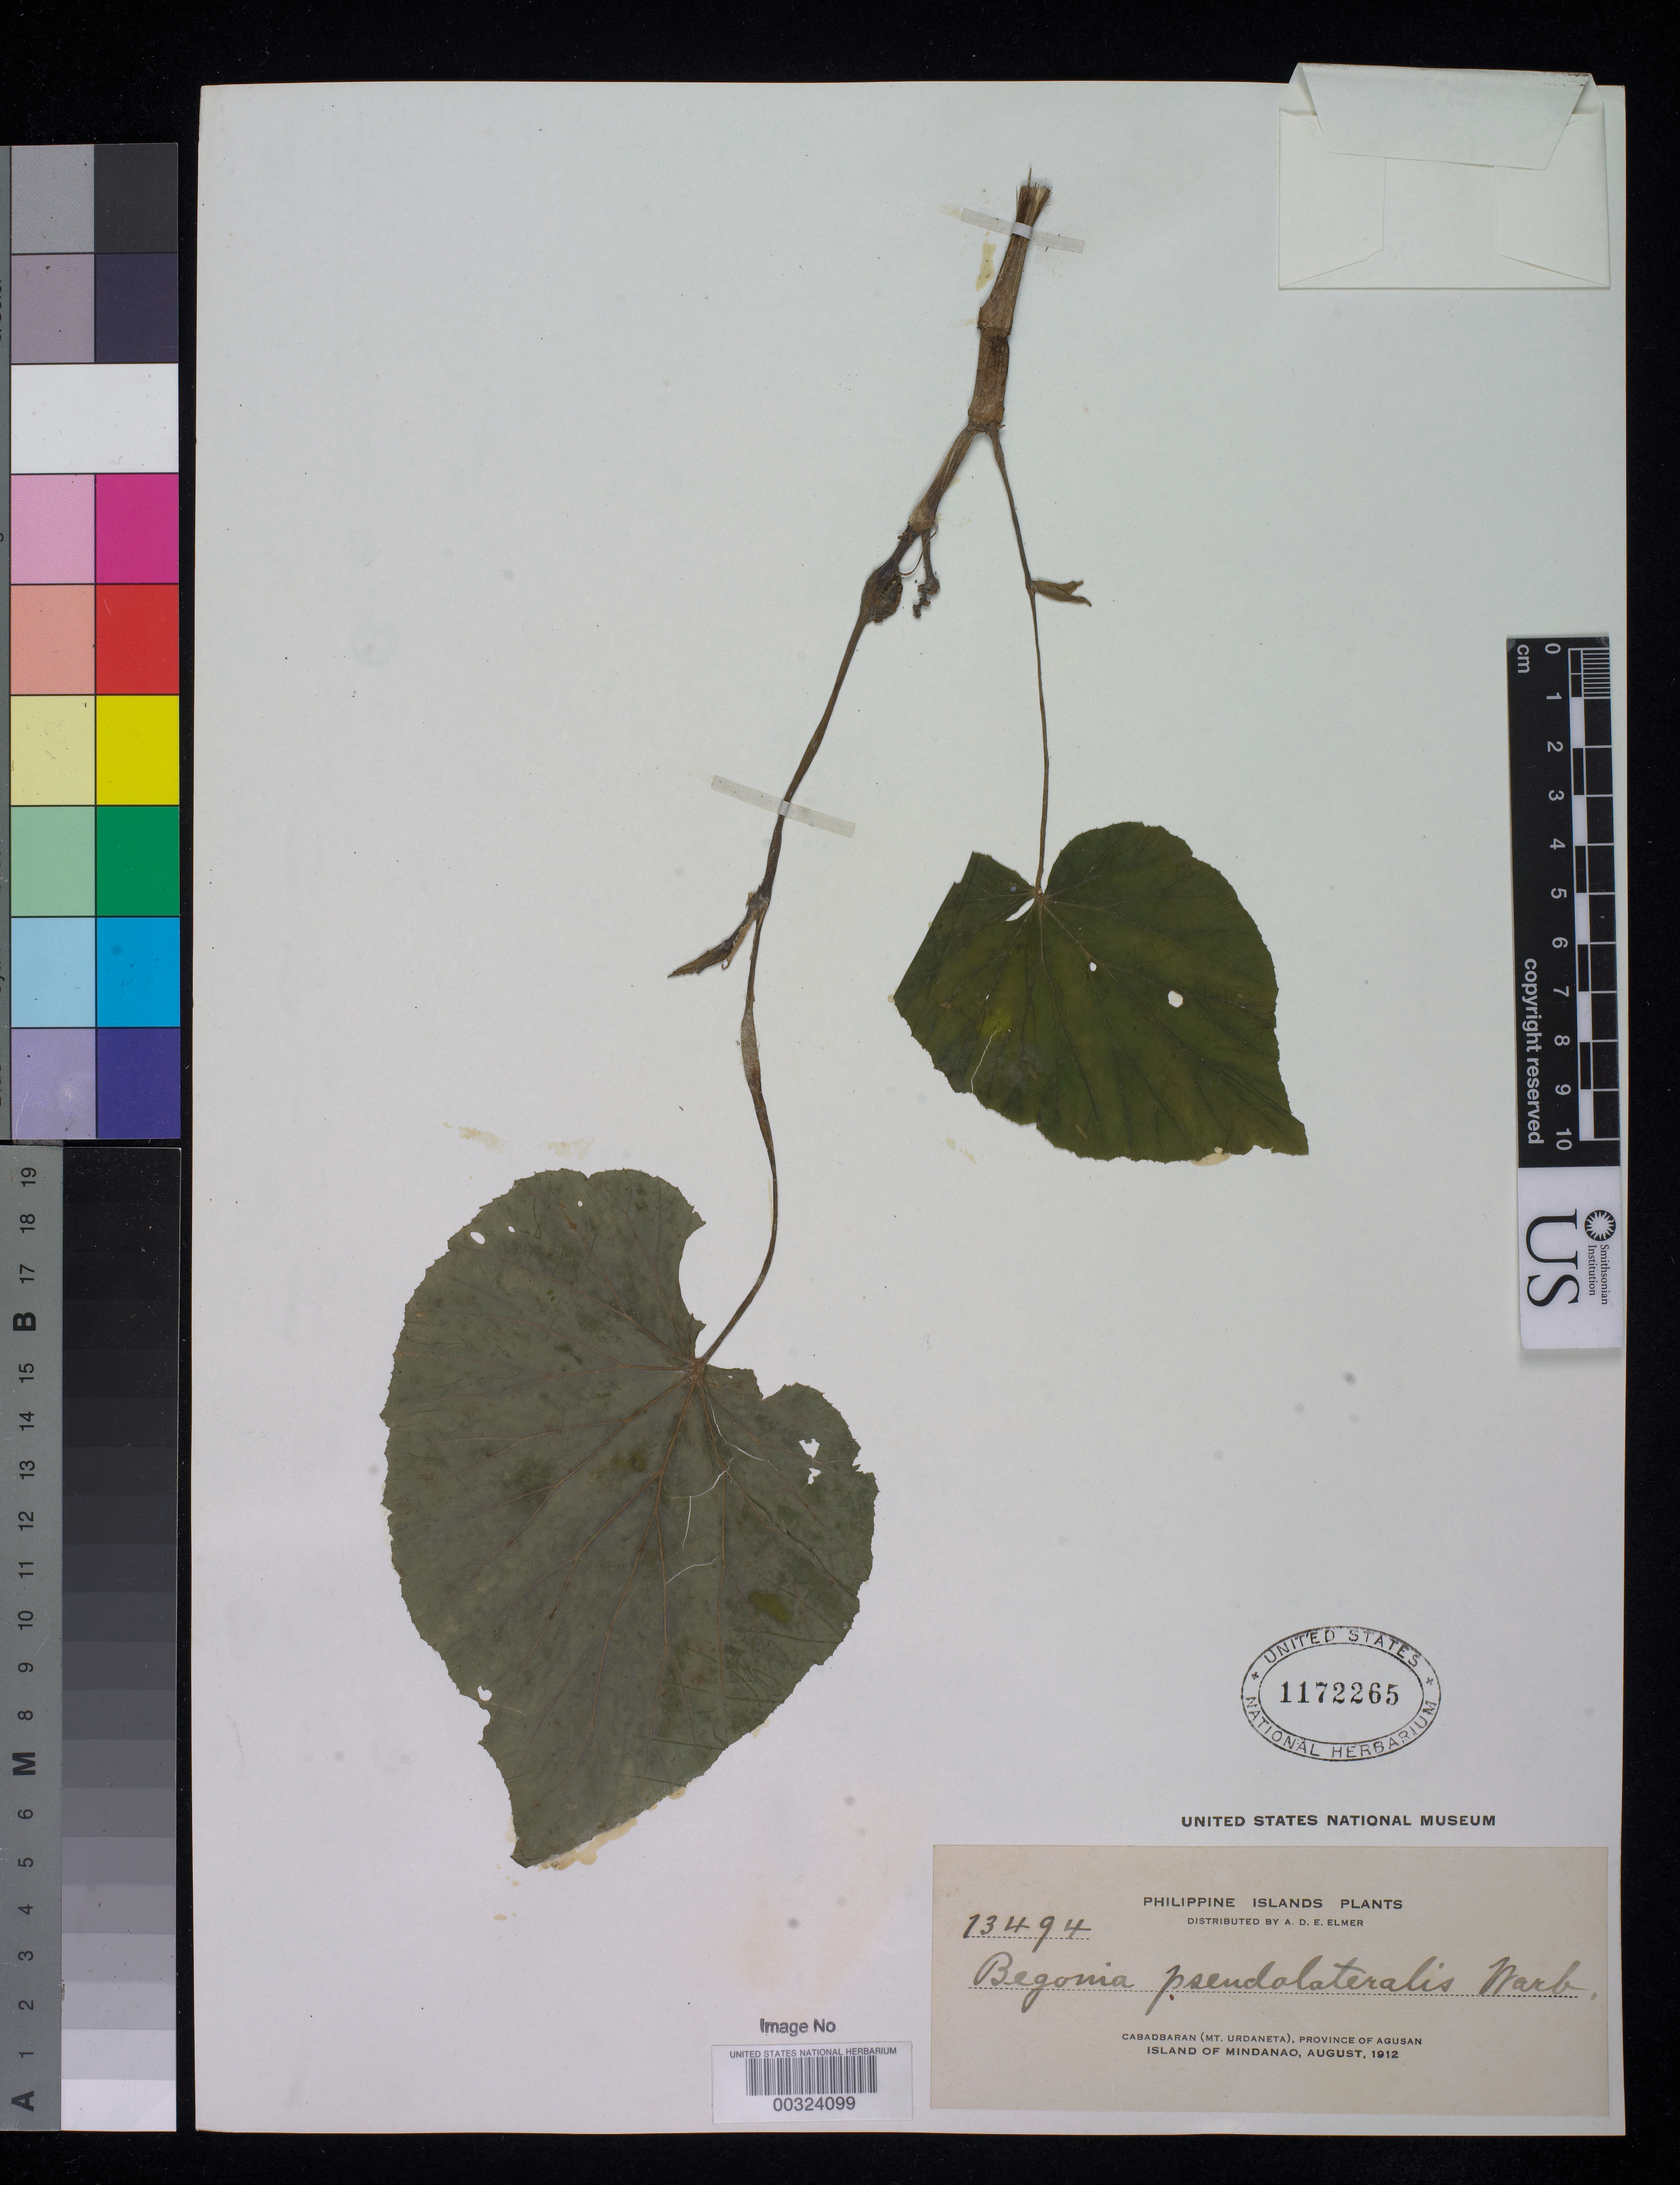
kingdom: Plantae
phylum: Tracheophyta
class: Magnoliopsida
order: Cucurbitales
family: Begoniaceae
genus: Begonia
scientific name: Begonia pseudolateralis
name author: Warb.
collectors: A. D. E. Elmer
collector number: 13494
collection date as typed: Aug 1912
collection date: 1912-08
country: Philippines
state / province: Caraga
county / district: Agusan del Norte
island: Mindanao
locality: Cabadaran, Mt. Urdaneta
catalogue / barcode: US 1172265